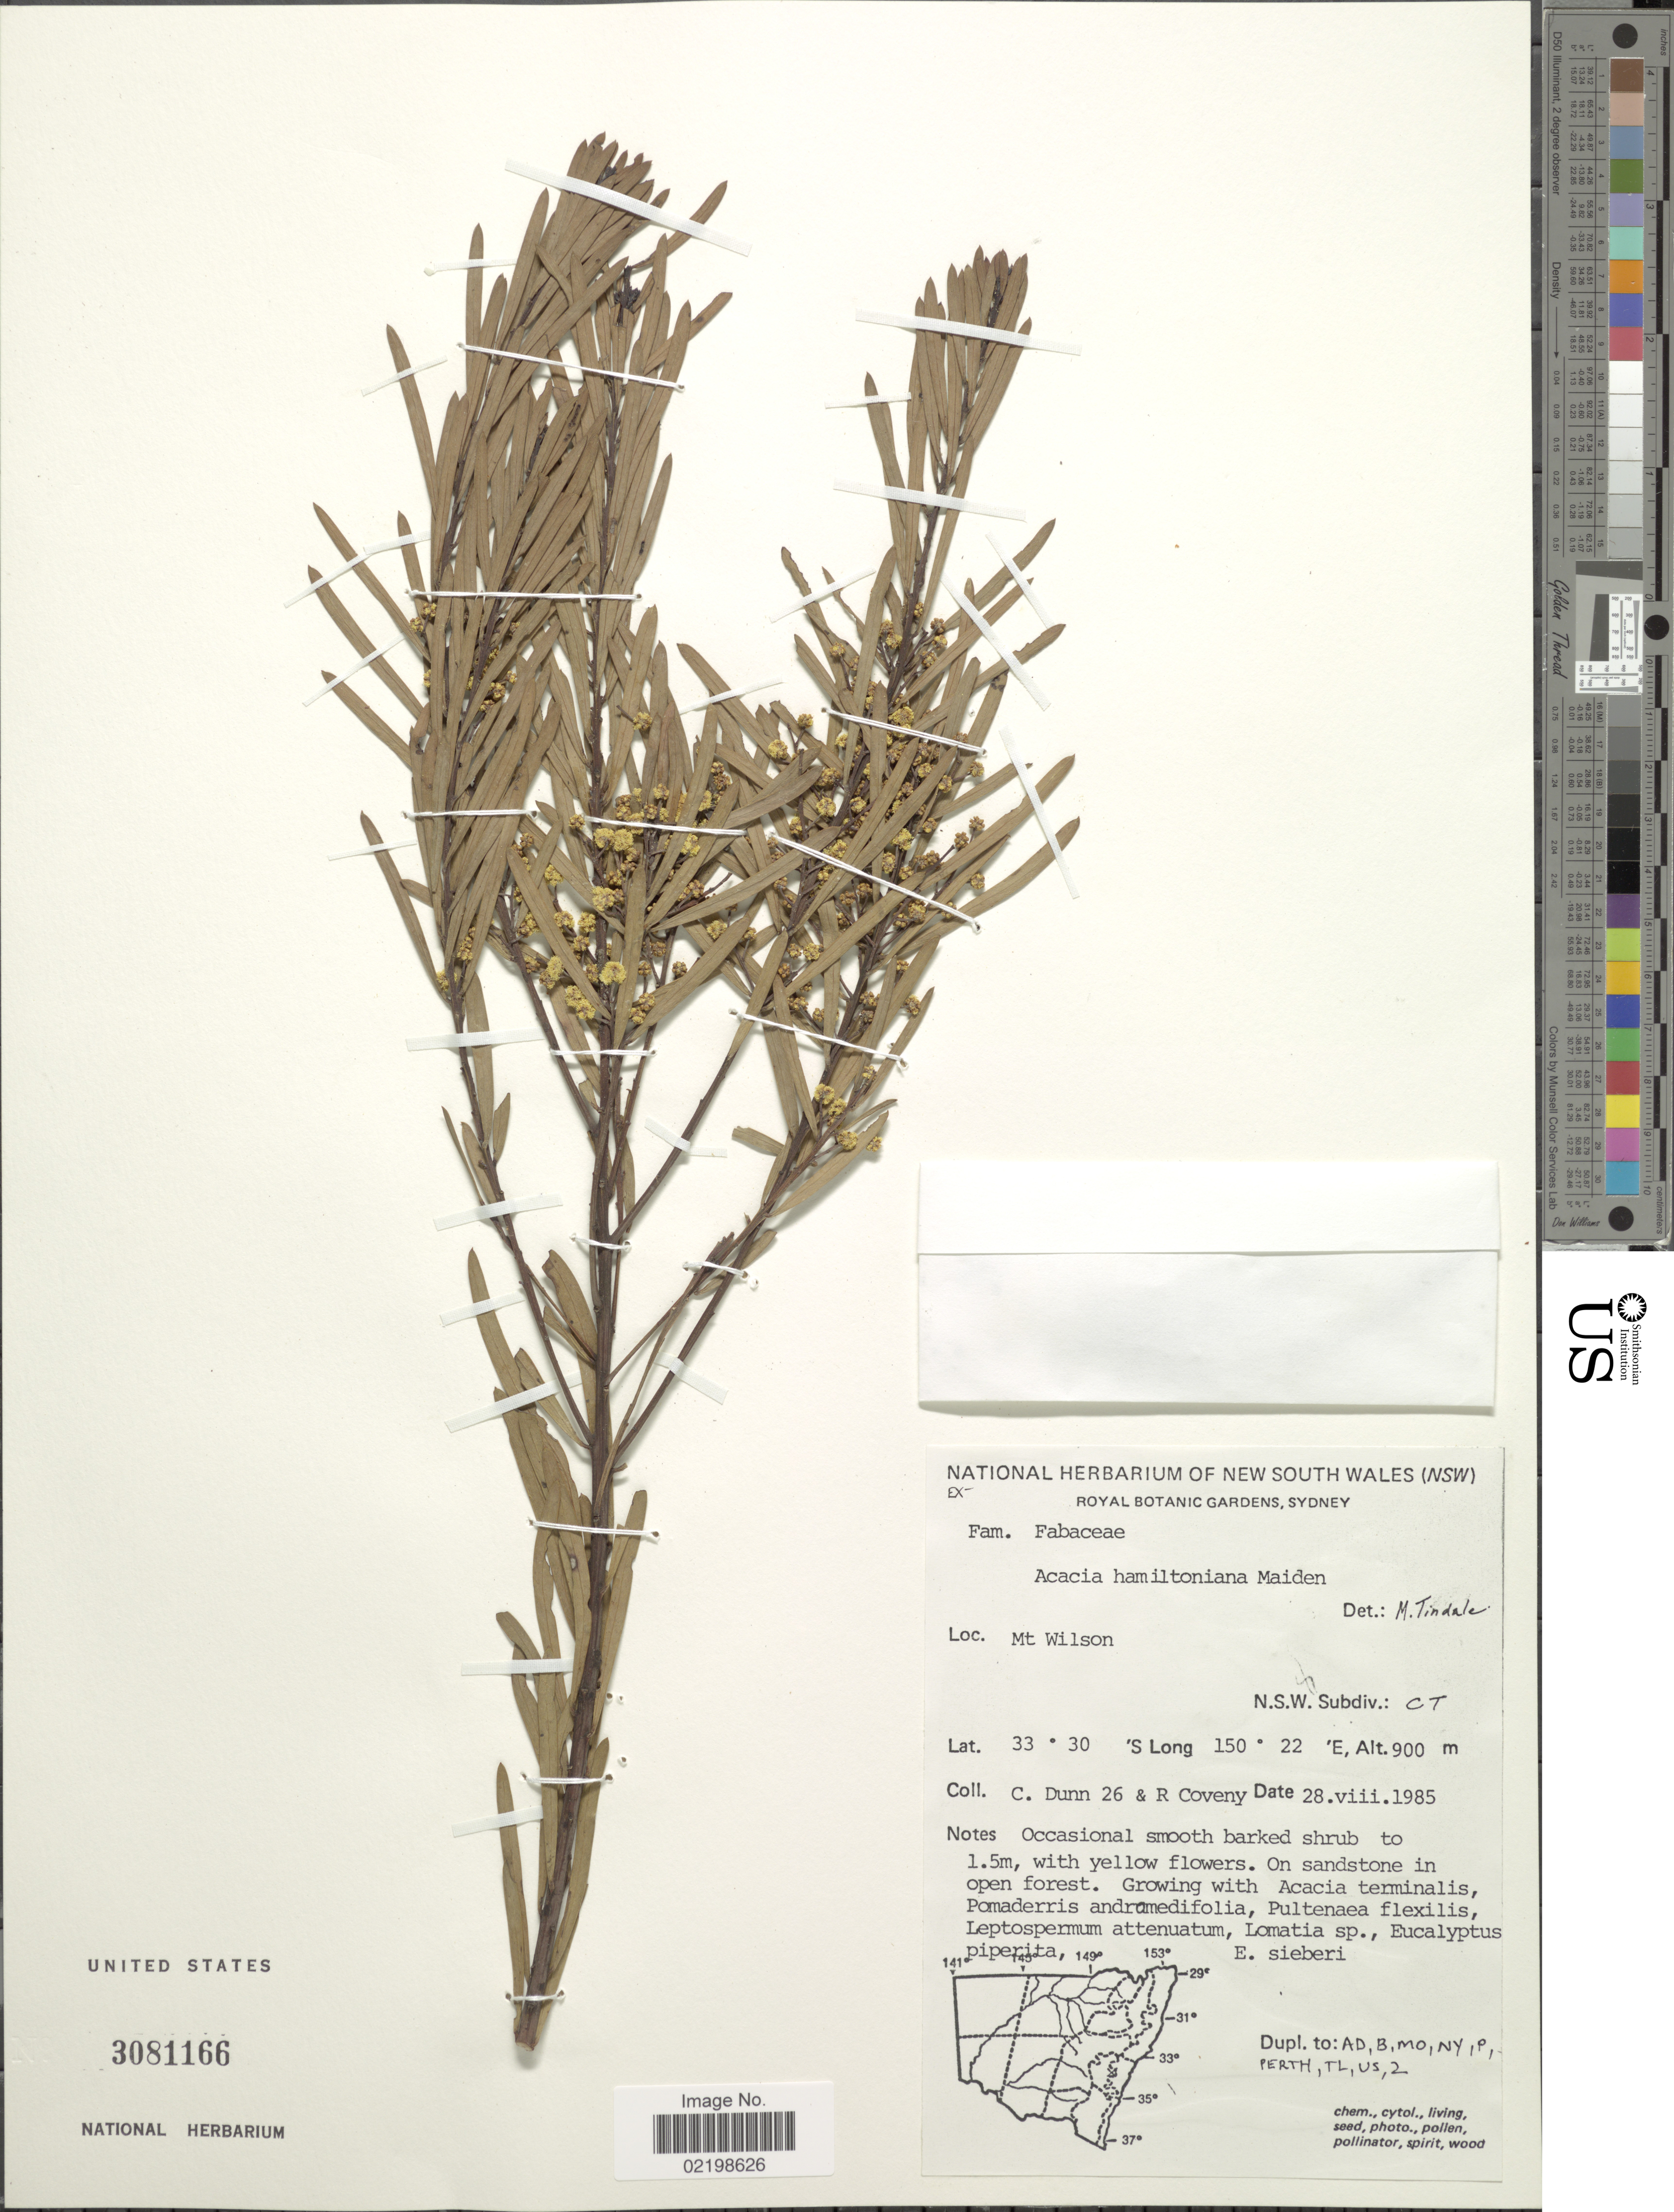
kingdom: Plantae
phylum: Tracheophyta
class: Magnoliopsida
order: Fabales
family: Fabaceae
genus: Acacia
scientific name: Acacia hamiltoniana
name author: Maiden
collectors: C. Dunn & R. Coveny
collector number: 26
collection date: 1985-08-28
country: Australia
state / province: New South Wales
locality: Mt Wilson. N.S.W. Subdiv.: CT.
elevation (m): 900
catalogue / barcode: US 3081166